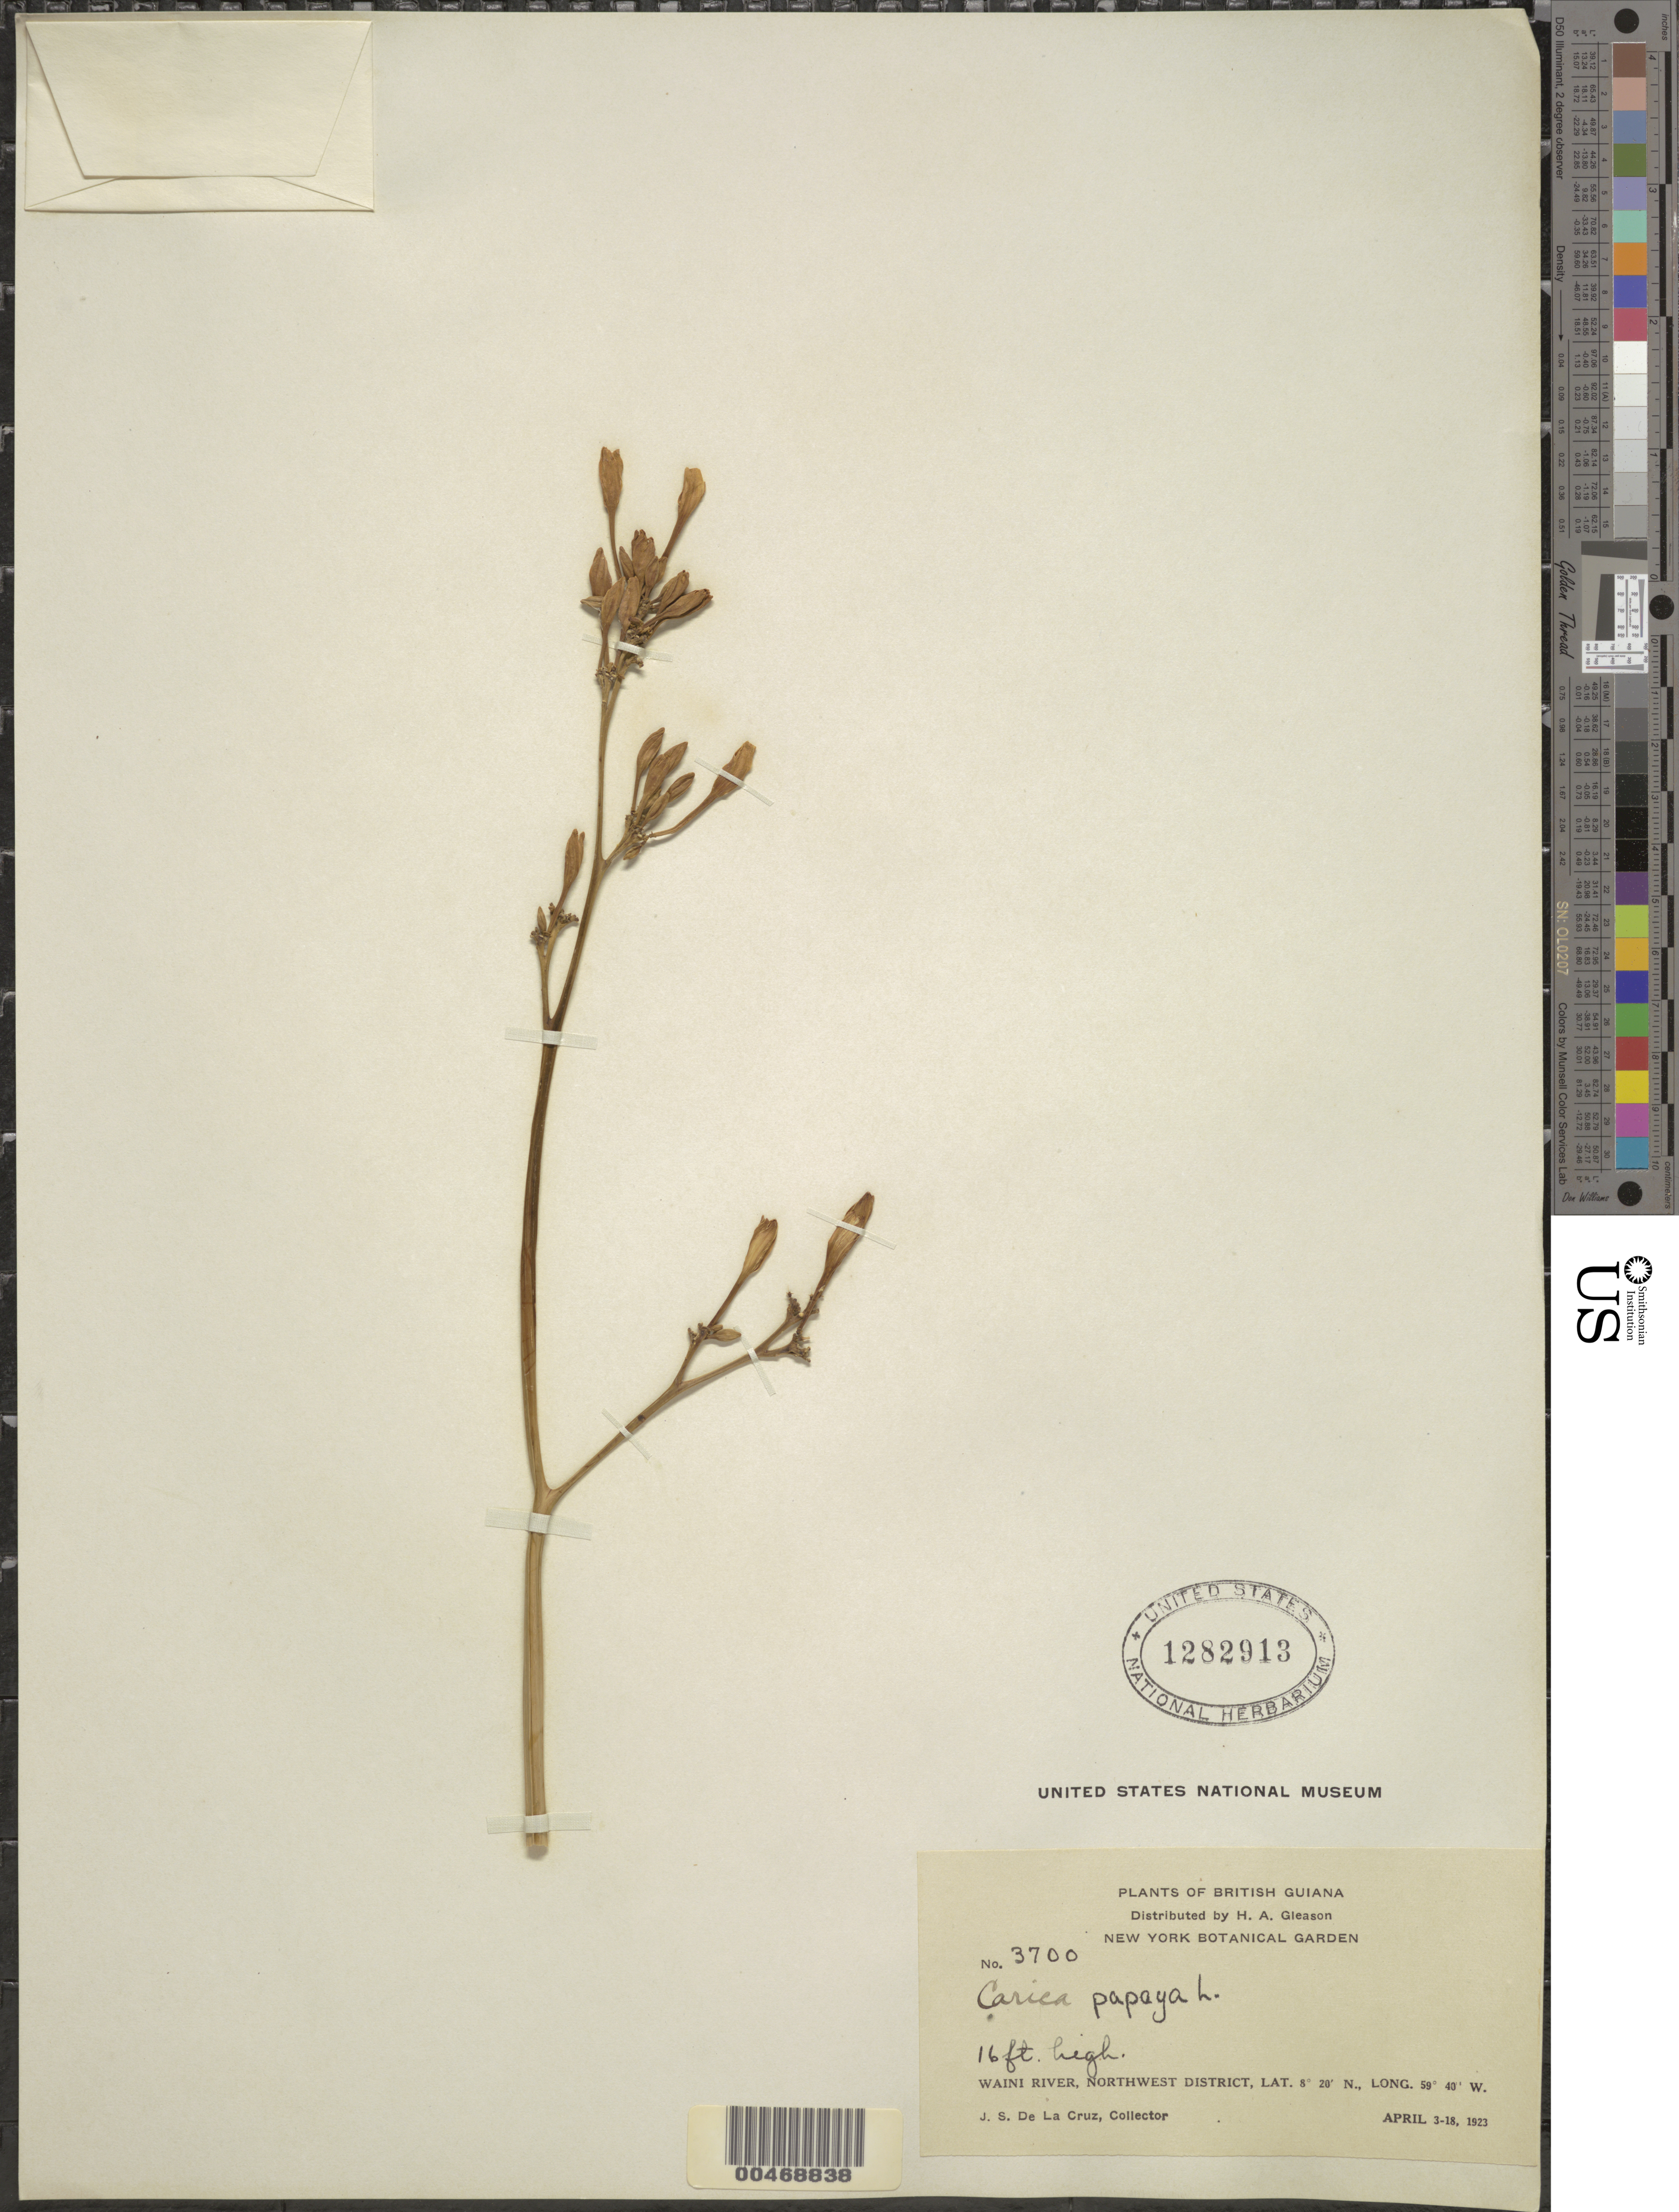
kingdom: Plantae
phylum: Tracheophyta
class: Magnoliopsida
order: Brassicales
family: Caricaceae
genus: Carica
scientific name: Carica papaya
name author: L.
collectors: J. S. de la Cruz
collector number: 3700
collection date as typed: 3-Apr-23 to 18-Apr-23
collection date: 1923-04-03/1923-04-18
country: Guyana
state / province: Barima-Waini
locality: Waini R., NW District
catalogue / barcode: US 1282913